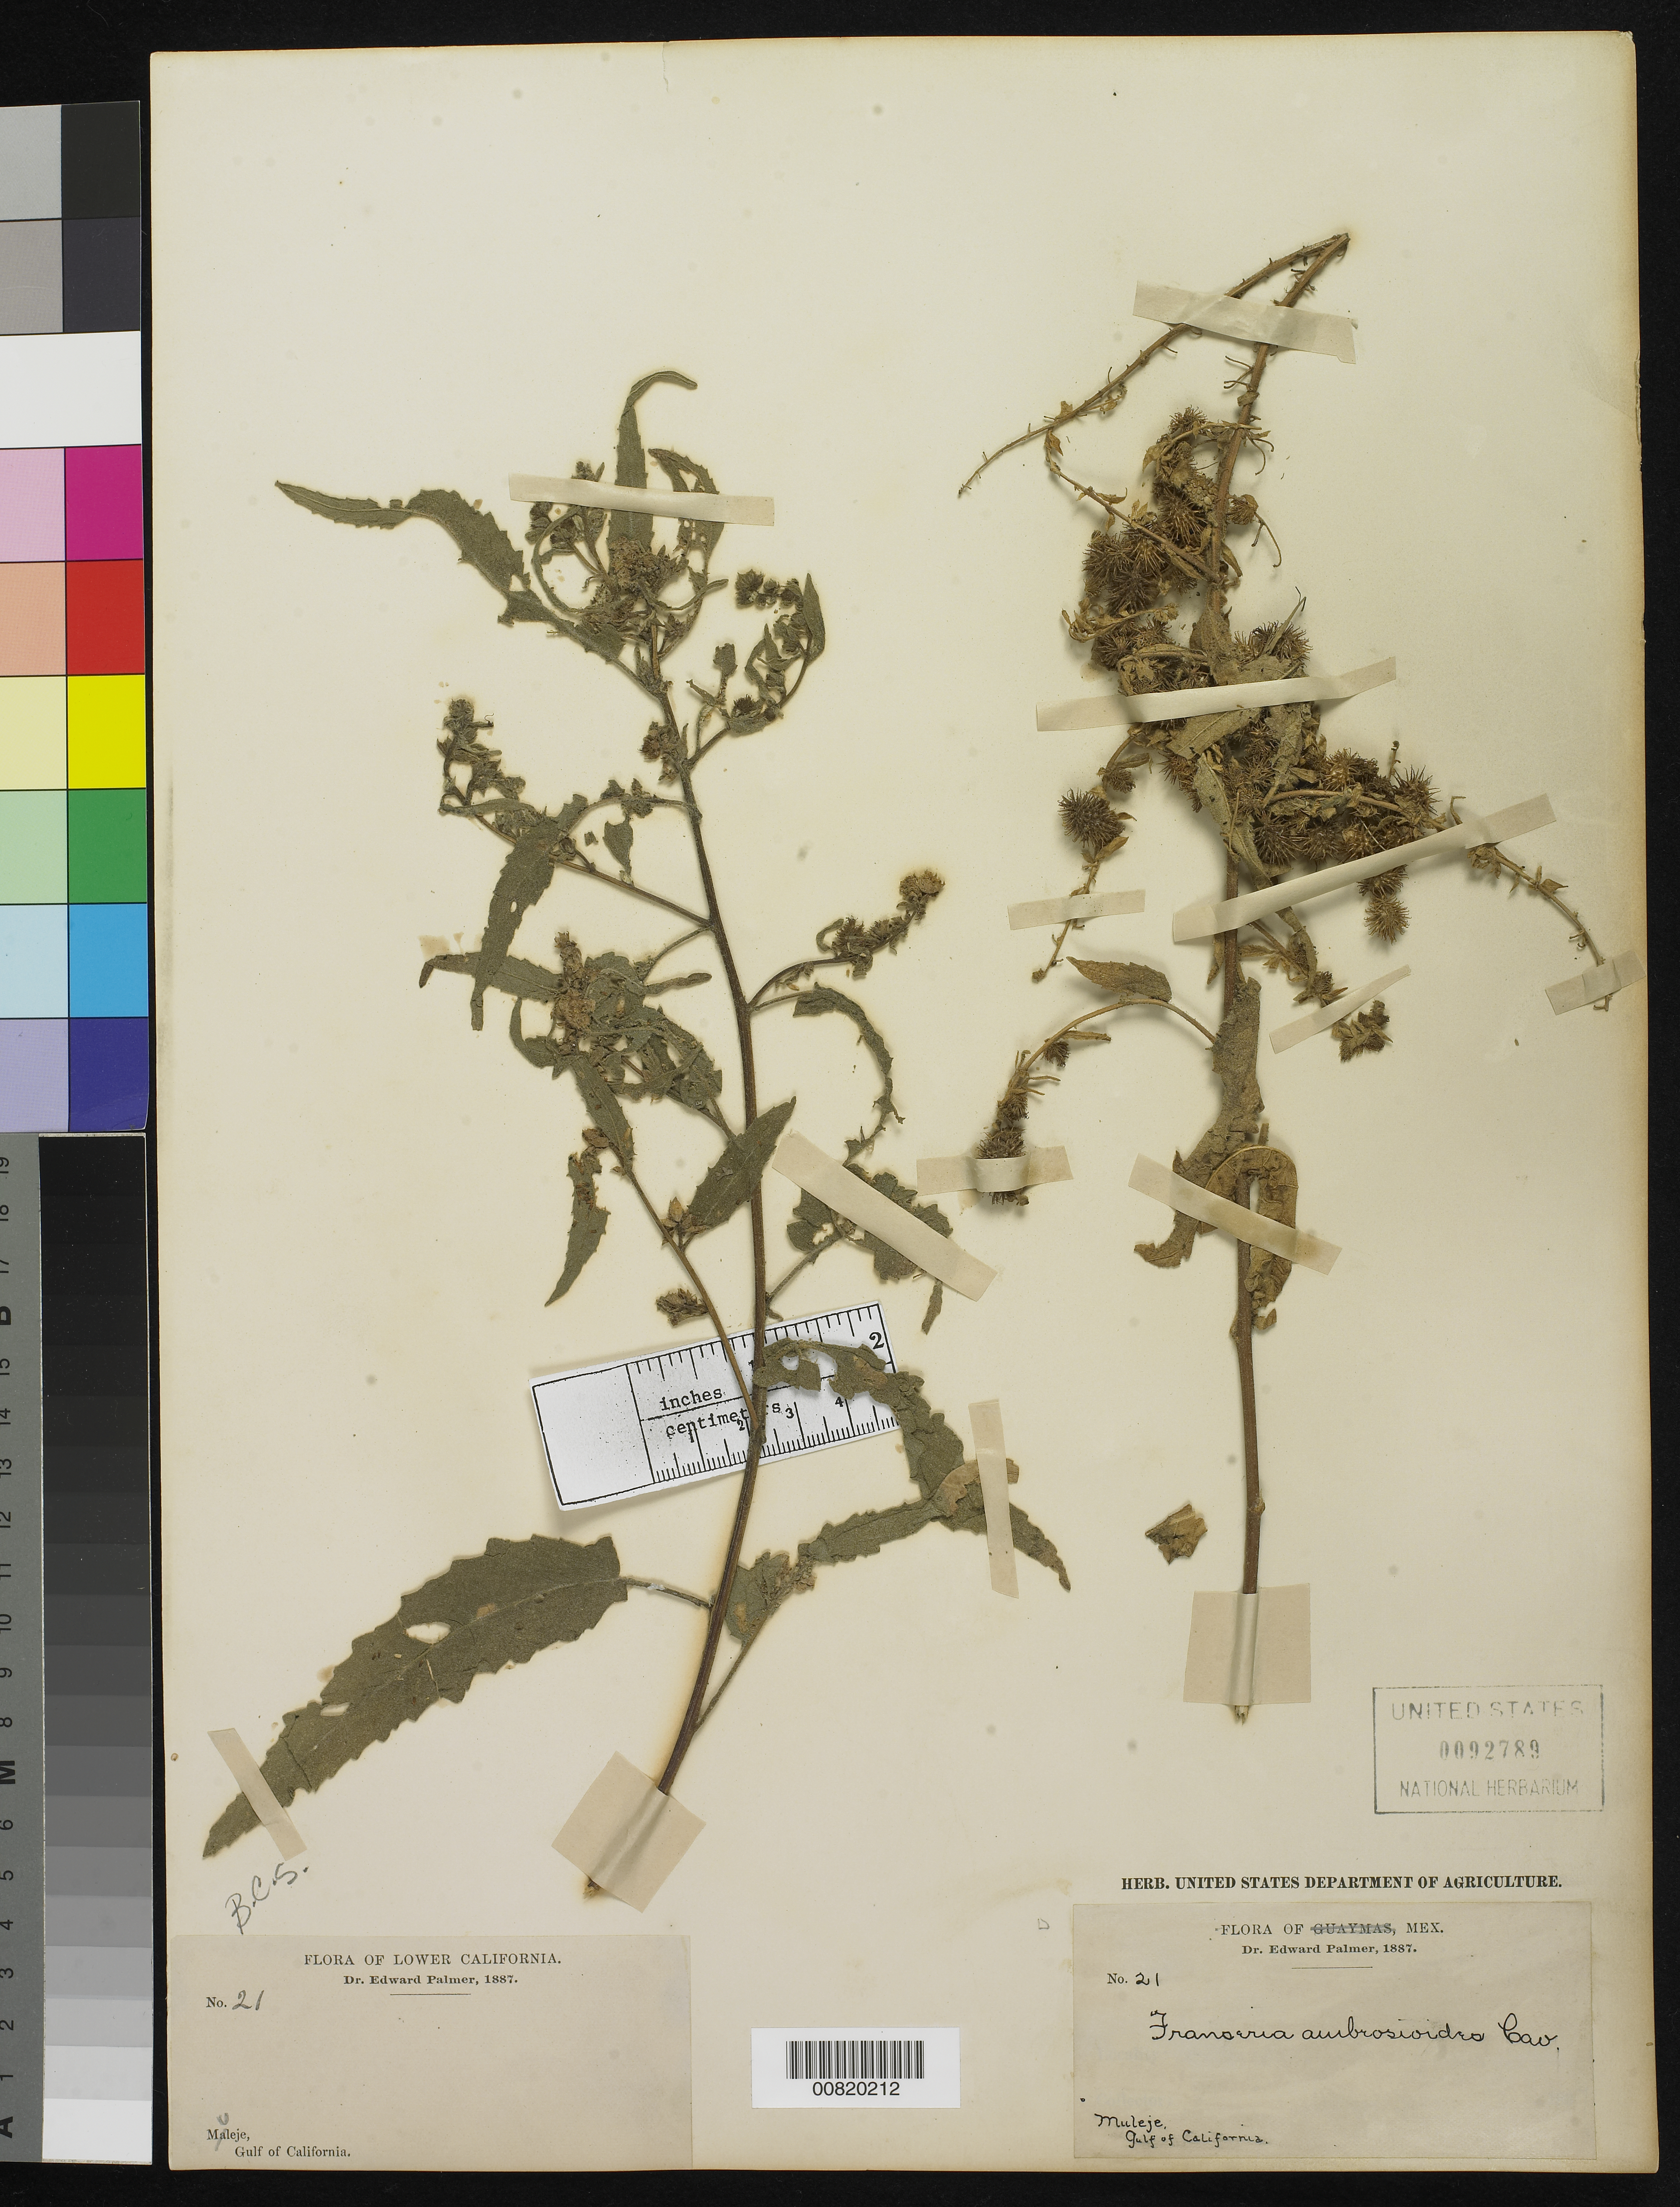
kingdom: Plantae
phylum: Tracheophyta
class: Magnoliopsida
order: Asterales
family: Asteraceae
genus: Franseria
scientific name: Franseria ambrosioides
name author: Cav.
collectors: E. Palmer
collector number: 21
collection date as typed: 1887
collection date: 1887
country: Mexico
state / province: Baja California Sur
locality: Muleje, Baja California Sur.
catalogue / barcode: US 92789